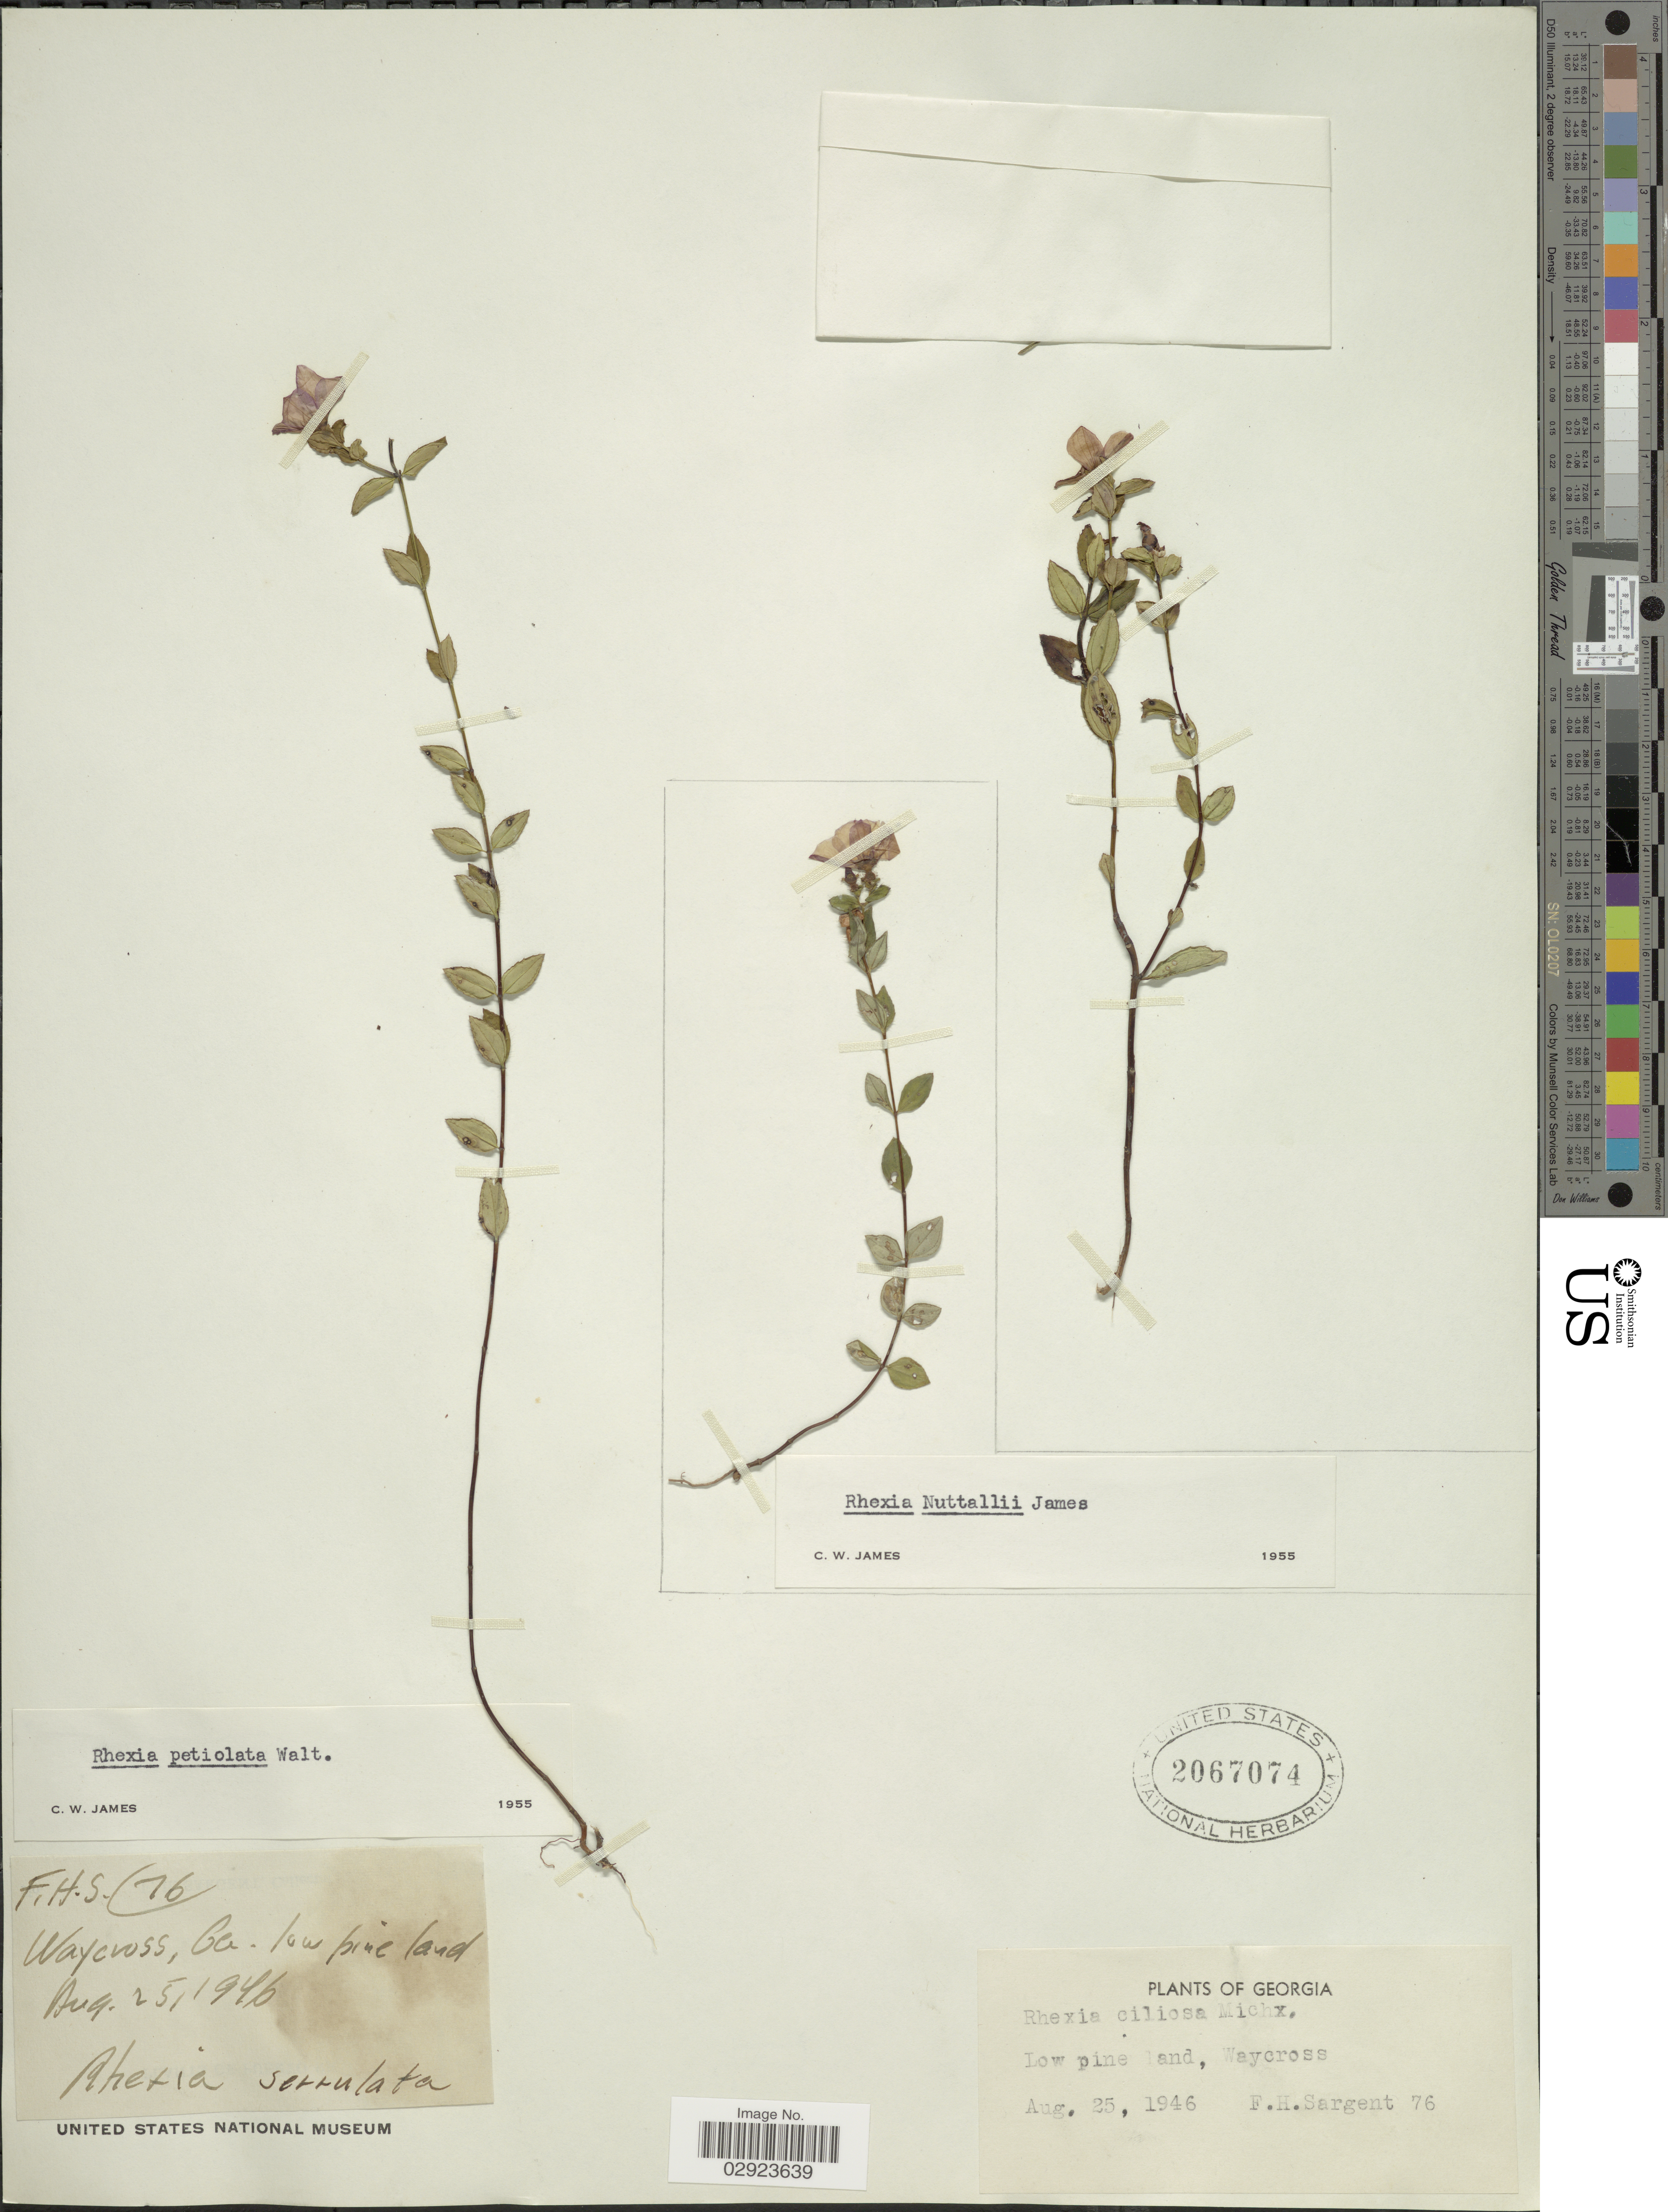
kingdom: Plantae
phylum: Tracheophyta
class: Magnoliopsida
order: Myrtales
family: Melastomataceae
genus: Rhexia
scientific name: Rhexia petiolata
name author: Walter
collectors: F. H. Sargent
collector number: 76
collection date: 1946-08-25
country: United States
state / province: Georgia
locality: Waycross.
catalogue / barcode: US 2067074